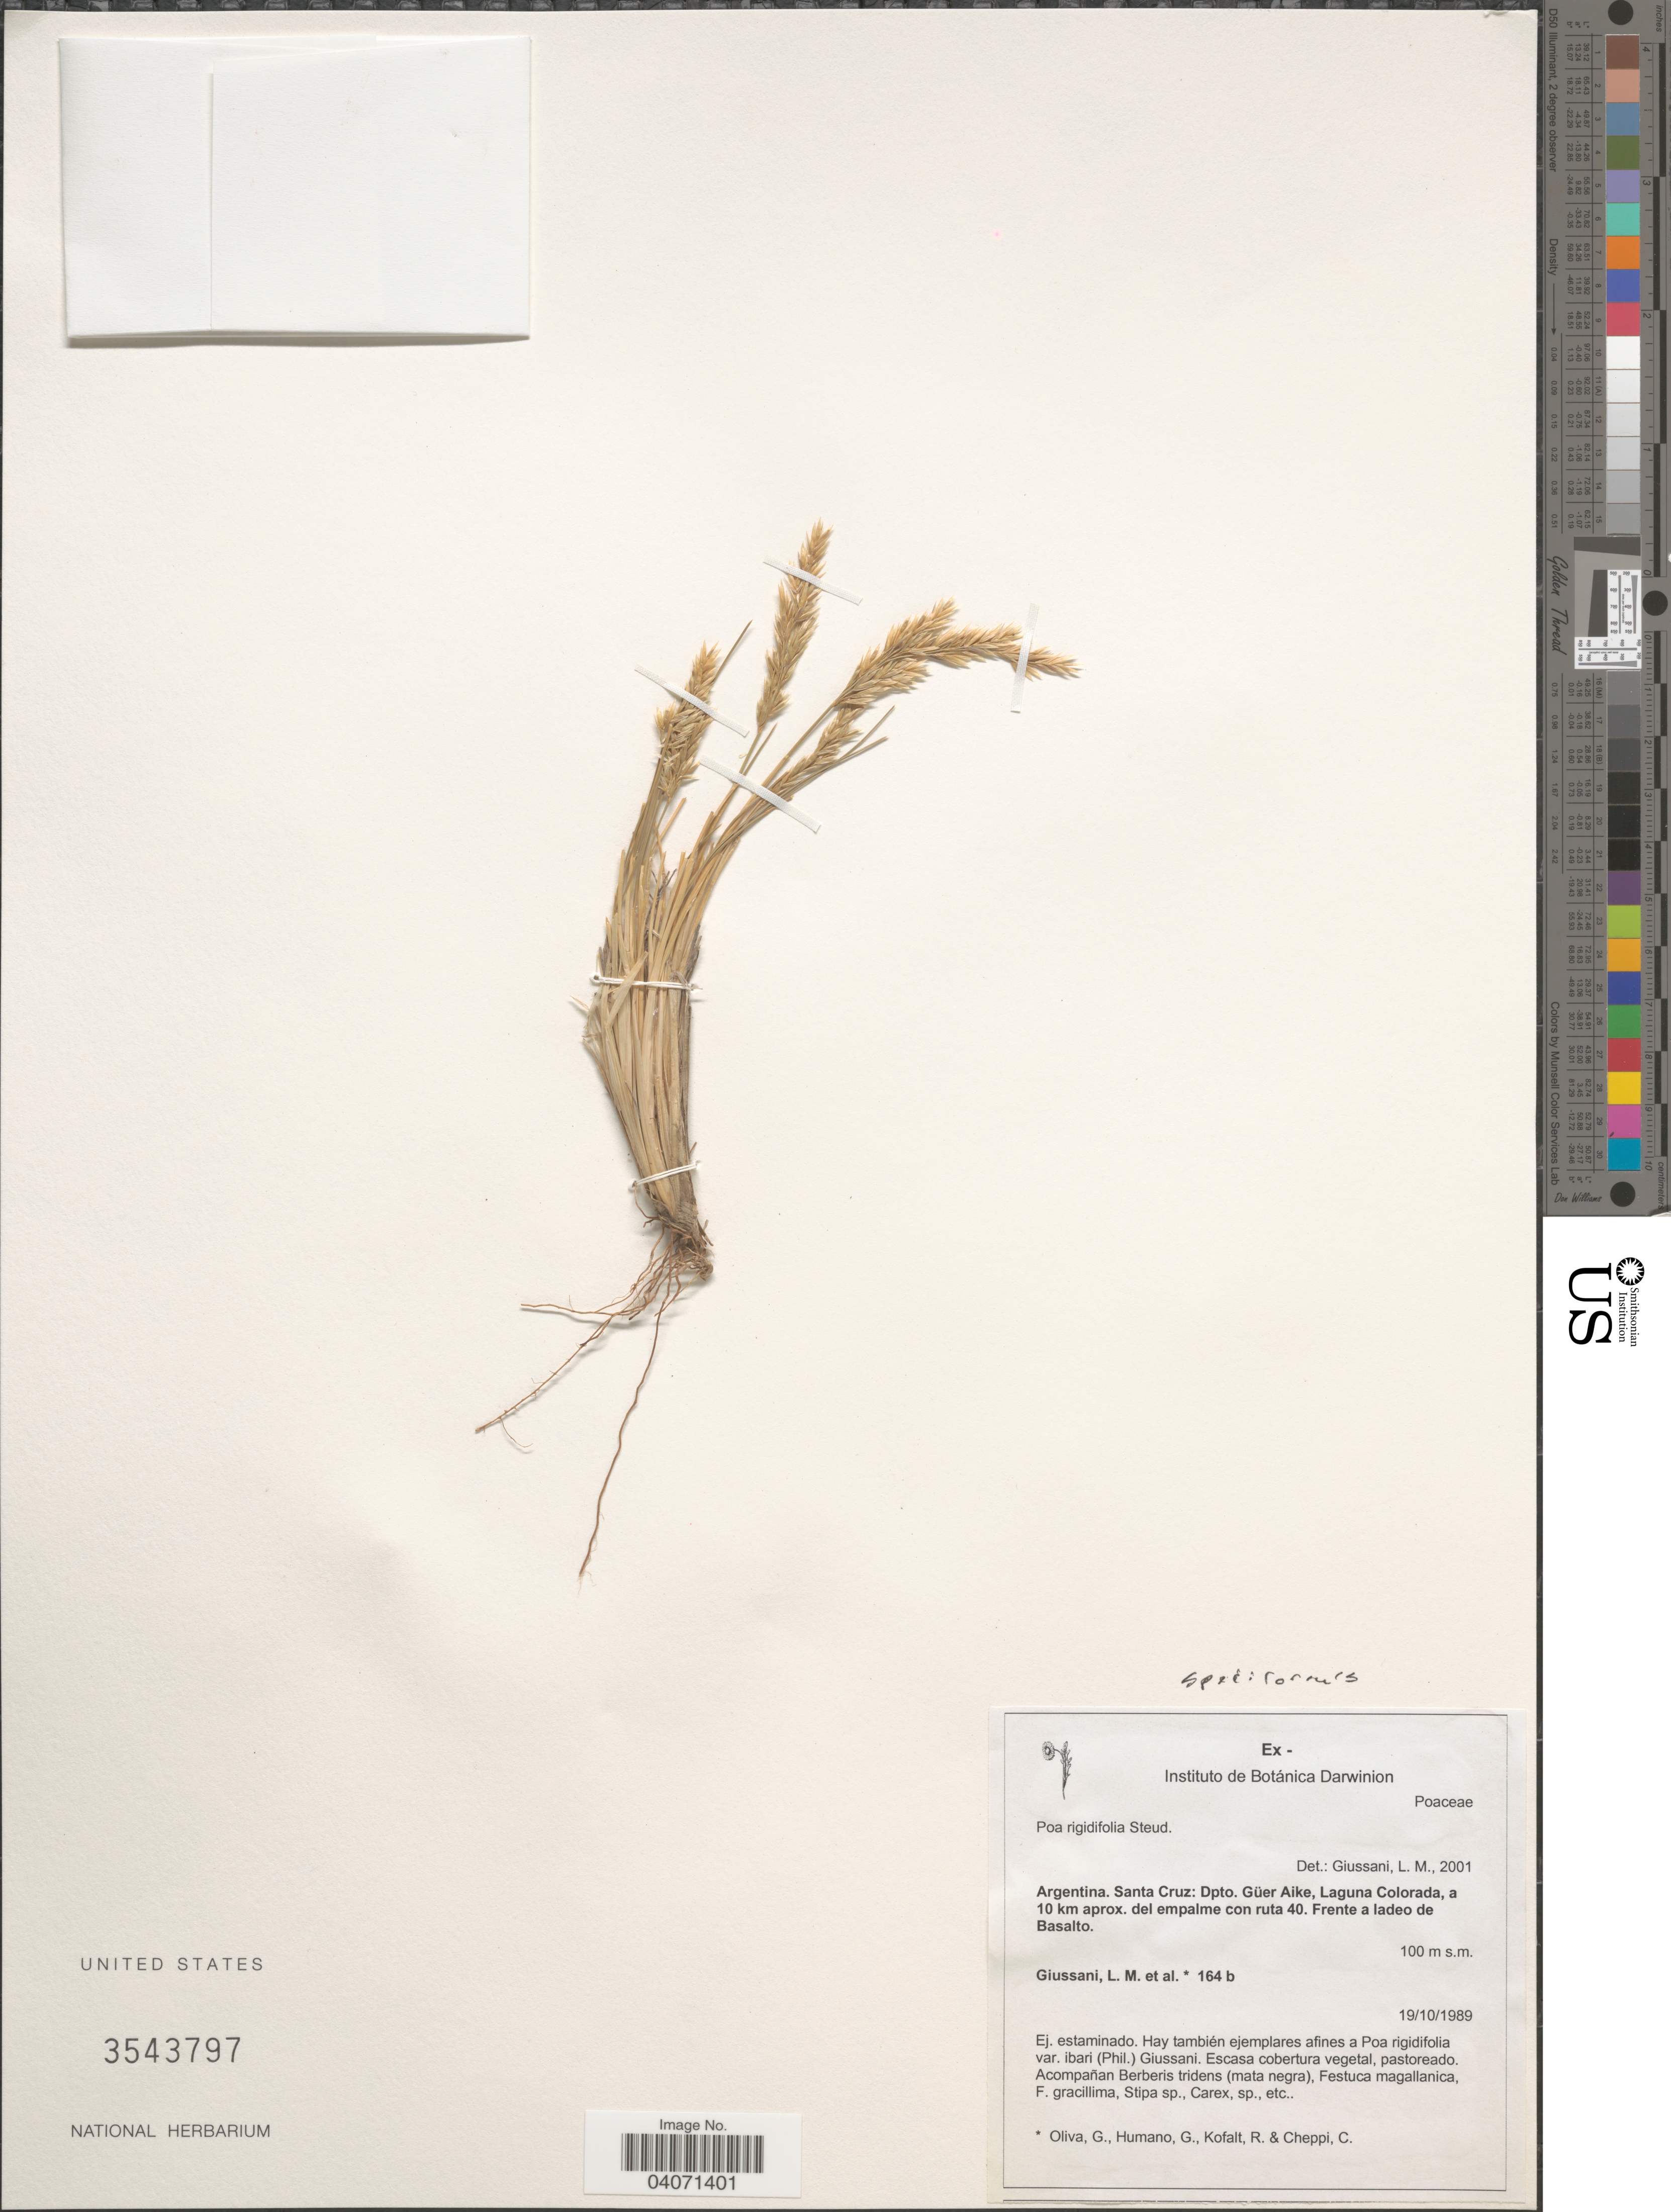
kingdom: Plantae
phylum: Tracheophyta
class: Liliopsida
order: Poales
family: Poaceae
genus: Poa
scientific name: Poa spiciformis var. spiciformis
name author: Steud.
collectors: L. Giussani, G. Oliva, G. Humano, R. Kofalt & C. Cheppi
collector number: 164b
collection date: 1989-10-19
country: Argentina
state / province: Santa Cruz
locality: Dpto. Güer Aike, Laguna Colorada, a 10 km aprox. del emplame con ruta 40. Frente a ladeo de Basalto.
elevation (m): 100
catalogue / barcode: US 3543797